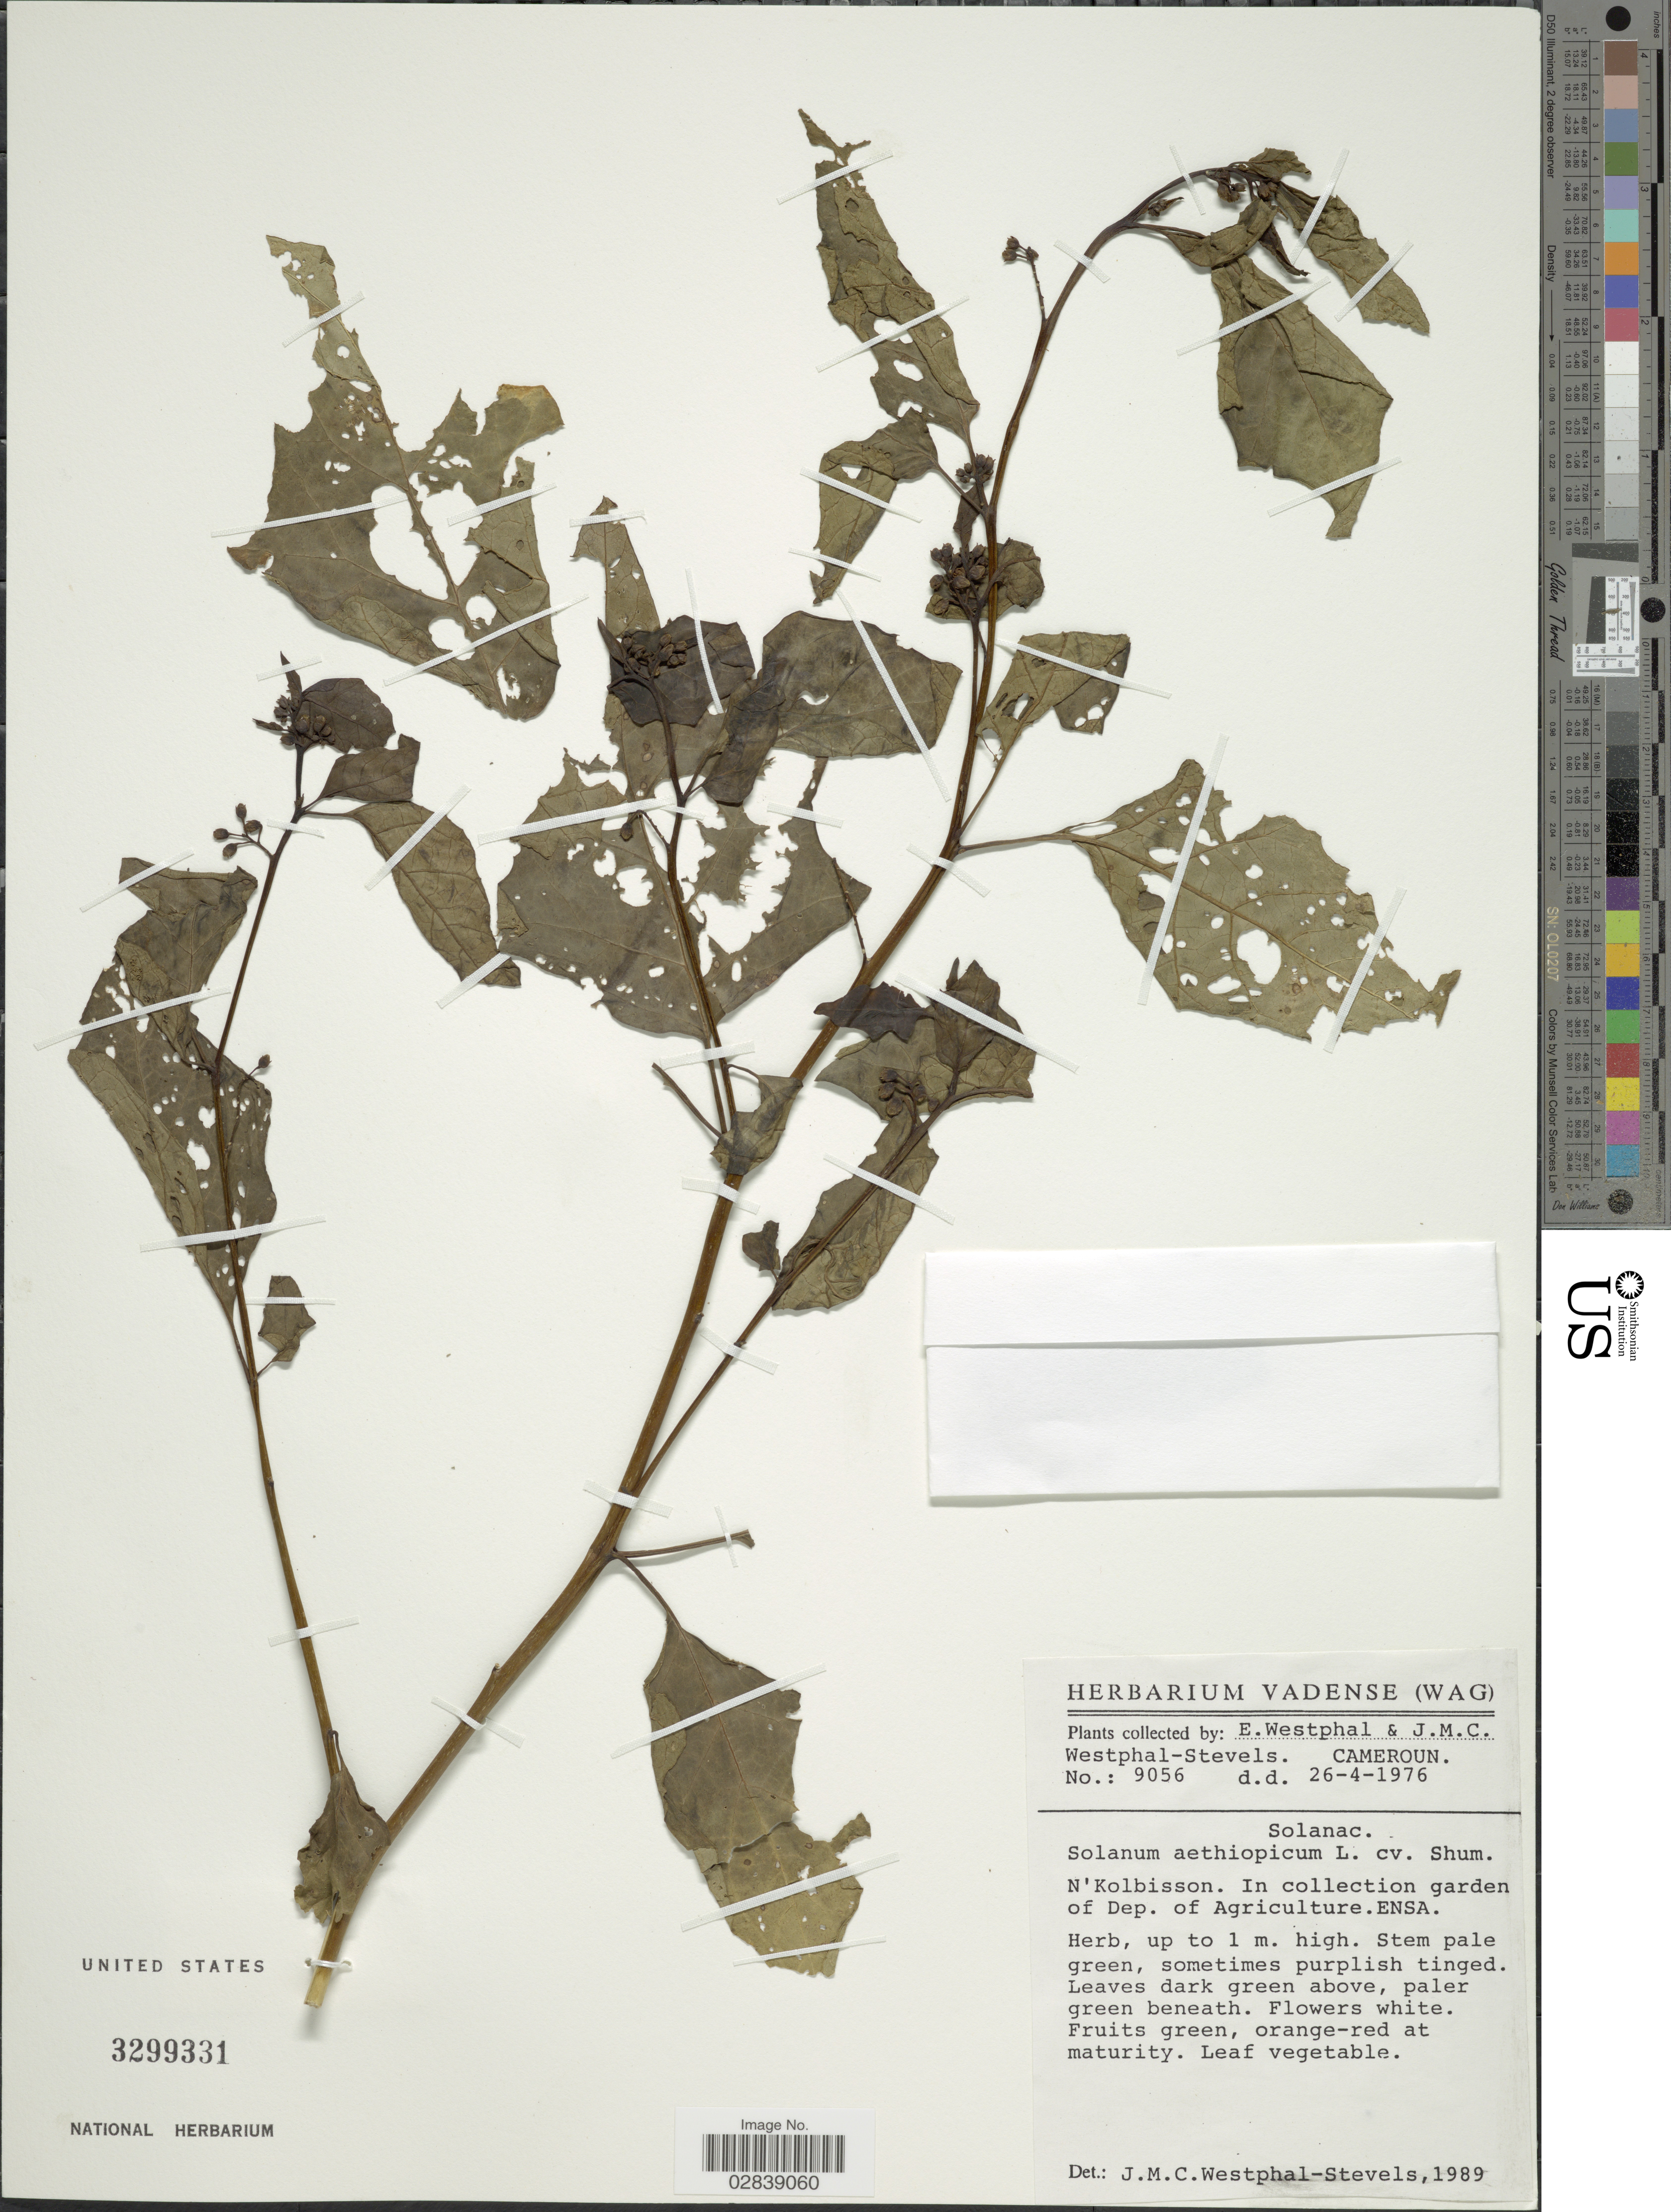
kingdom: Plantae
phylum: Tracheophyta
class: Magnoliopsida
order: Solanales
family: Solanaceae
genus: Solanum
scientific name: Solanum aethiopicum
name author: L.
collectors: E. Westphal & J. Westphal-Stevels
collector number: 9056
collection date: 1976-04-26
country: Cameroon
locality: Cameroun. N'Kolbisson. In collection garden of Dep. of Agriculture. ENSA.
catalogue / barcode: US 3299331